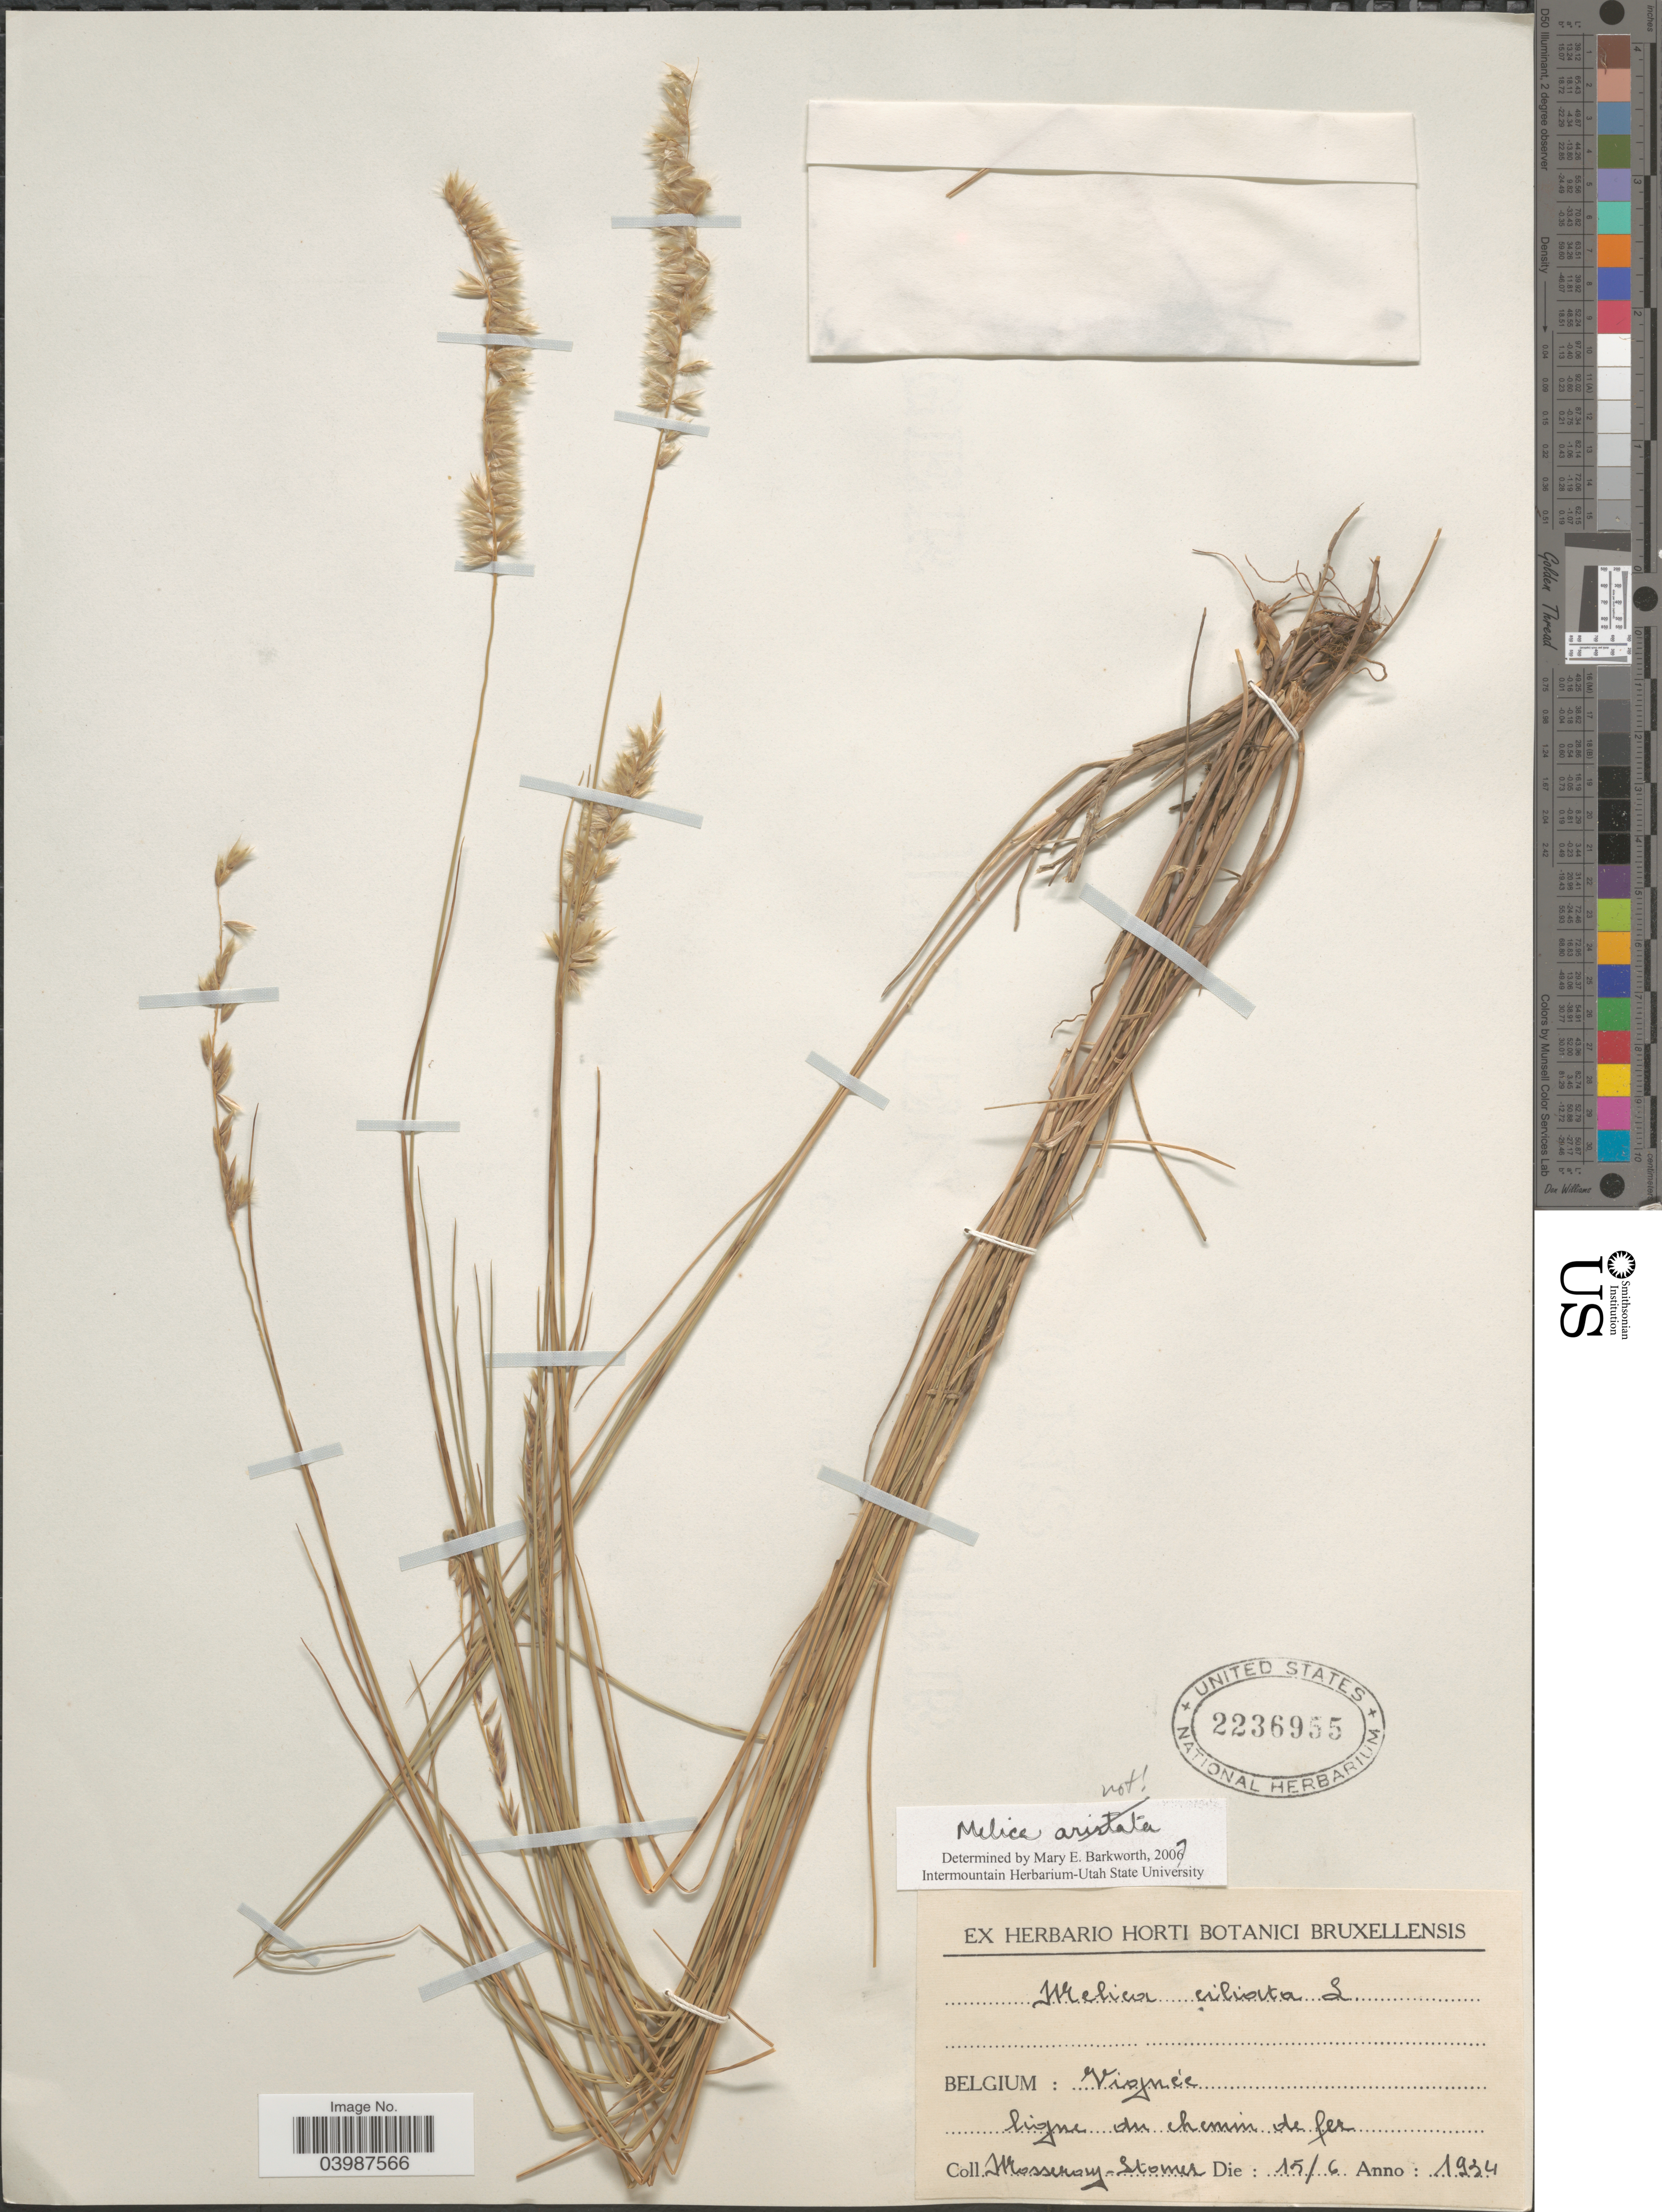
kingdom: Plantae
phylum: Tracheophyta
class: Liliopsida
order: Poales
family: Poaceae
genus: Melica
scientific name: Melica ciliata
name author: L.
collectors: Mosseray & Stomer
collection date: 1934-06-15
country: Belgium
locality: Vignée ligne du chemin de fer.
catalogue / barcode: US 2236955